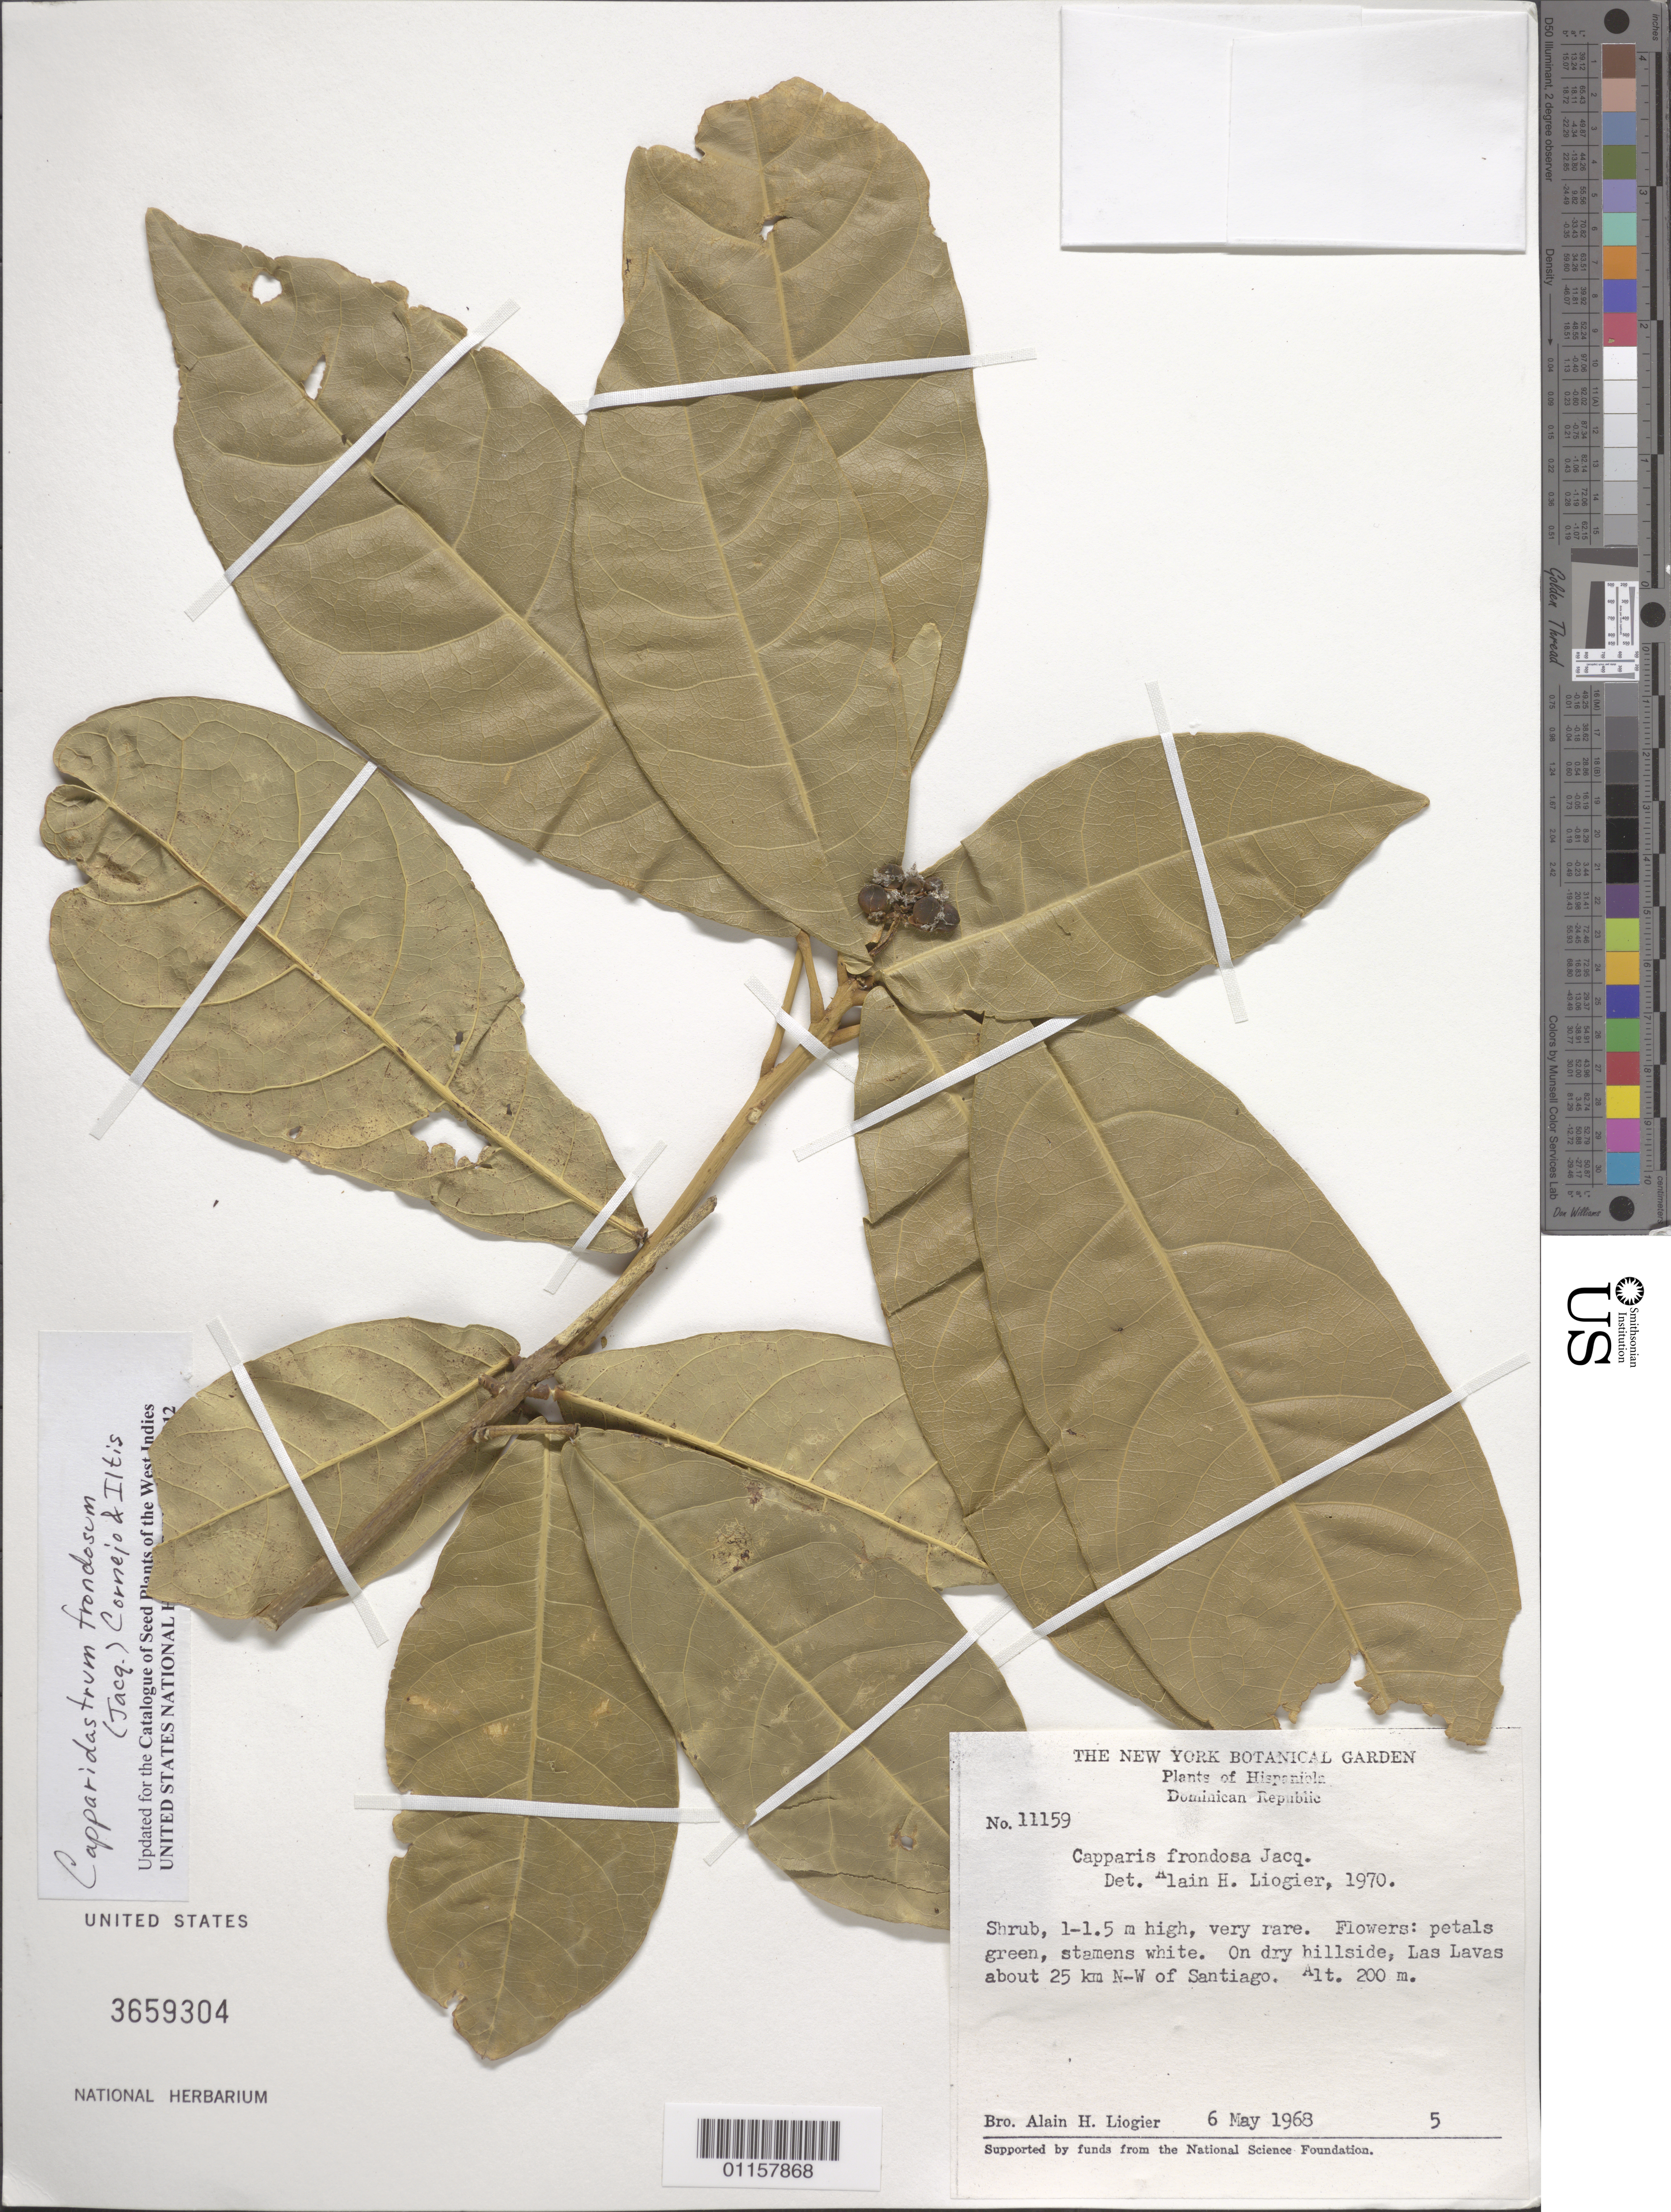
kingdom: Plantae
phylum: Tracheophyta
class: Magnoliopsida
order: Brassicales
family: Capparaceae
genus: Capparidastrum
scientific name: Capparidastrum frondosum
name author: (Jacq.) Cornejo & Iltis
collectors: A. H. Liogier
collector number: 11159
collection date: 1968-05-06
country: Dominican Republic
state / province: Santiago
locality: Las Lavas, about 25 km NW of Santiago.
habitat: On dry hillside.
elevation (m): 200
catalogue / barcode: US 3659304